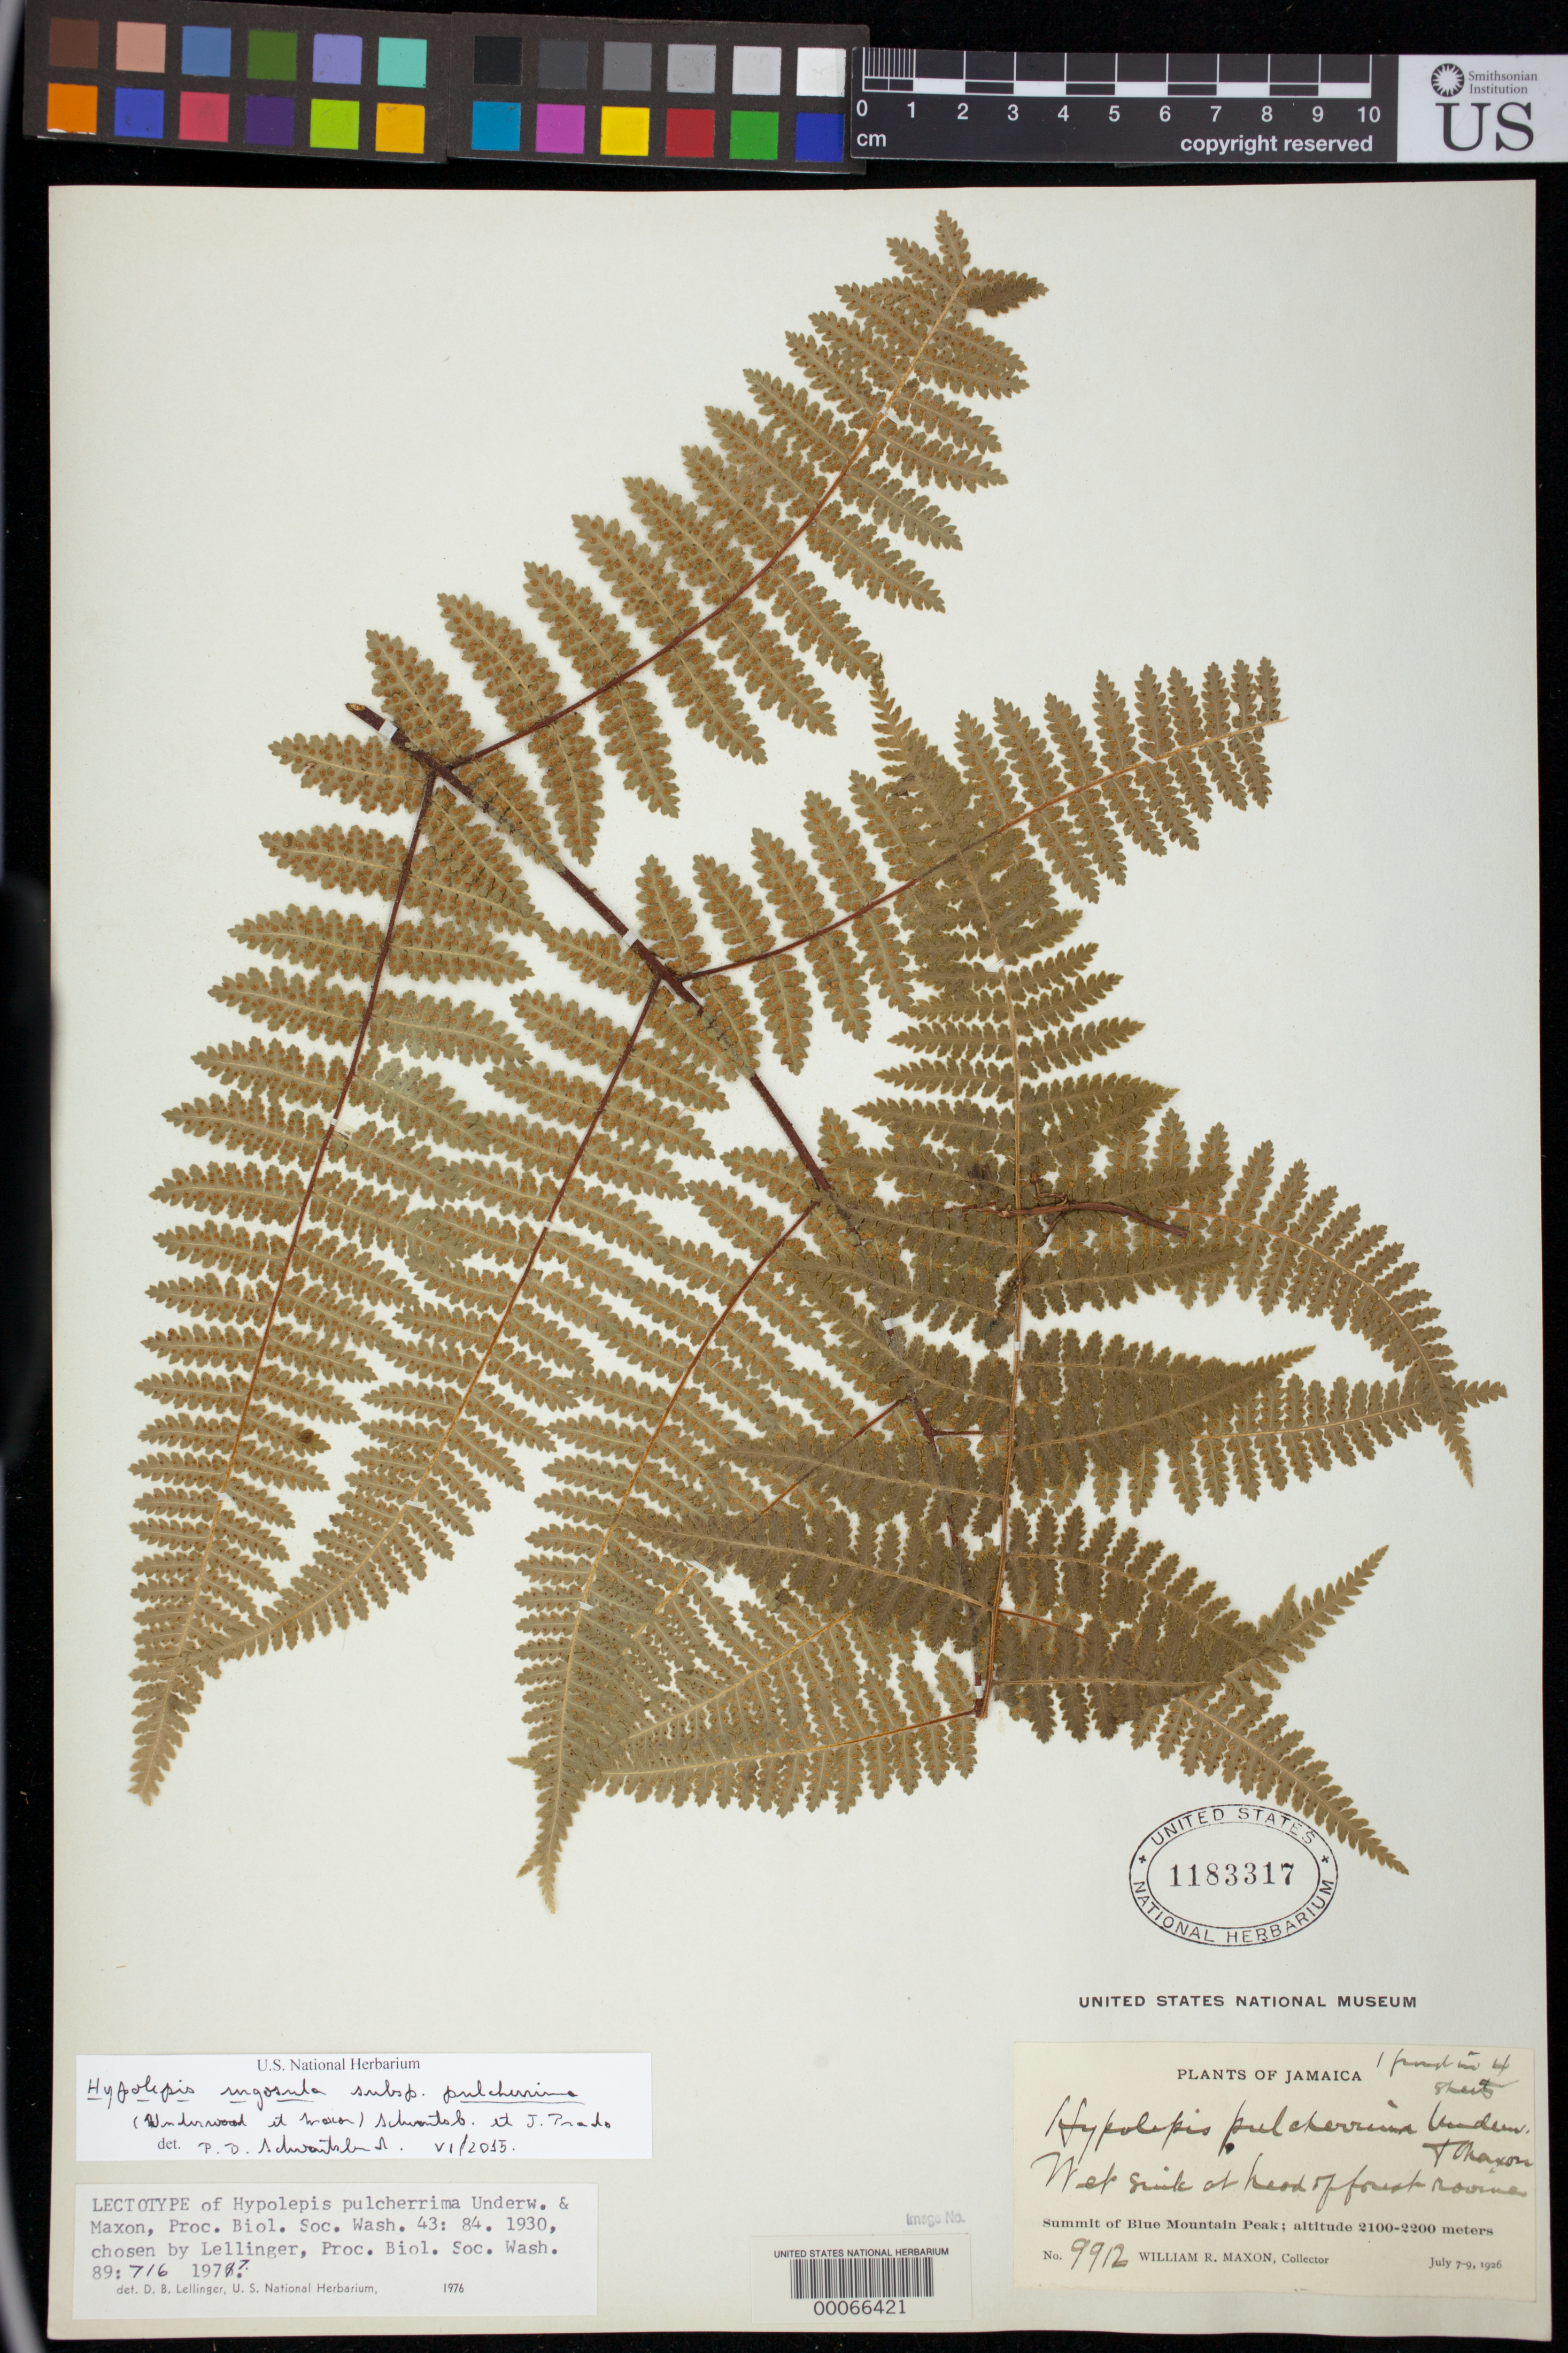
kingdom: Plantae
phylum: Tracheophyta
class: Polypodiopsida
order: Polypodiales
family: Dennstaedtiaceae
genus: Hypolepis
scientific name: Hypolepis pulcherrima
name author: Underw. & Maxon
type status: Syntype; Lectotype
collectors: W. R. Maxon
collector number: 9912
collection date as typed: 07 Jul 1926 to 09 Jul 1926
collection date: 1926-07-07/1926-07-09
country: Jamaica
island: Greater Antilles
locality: Blue Mountain Peak.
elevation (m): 2100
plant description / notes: This sheet (USNH 1183317) is annotated "1 frond in 4 sheets", the other sheets apparently being 1183318, 1183319, 1183320 (although these sheets are not annotated); this is also the only sheet annotated by Lellinger (1976) as "lectotype". If considered one specimen mounted on 4 sheets then all 4 sheets comprise the lectotype, rather than the first being the lectotype and the rest being isolectotypes. Neither the original publication nor lectotypification by Lellinger indicate that the specimen is mounted on multiple sheets, but see Schwartsburg & Prado 2014 (Acta Bot. Brasil. 28(2): 2013), where they (illegitimately?) re-designated the lectotype as Jenman 72 (K).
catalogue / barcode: US 1183317